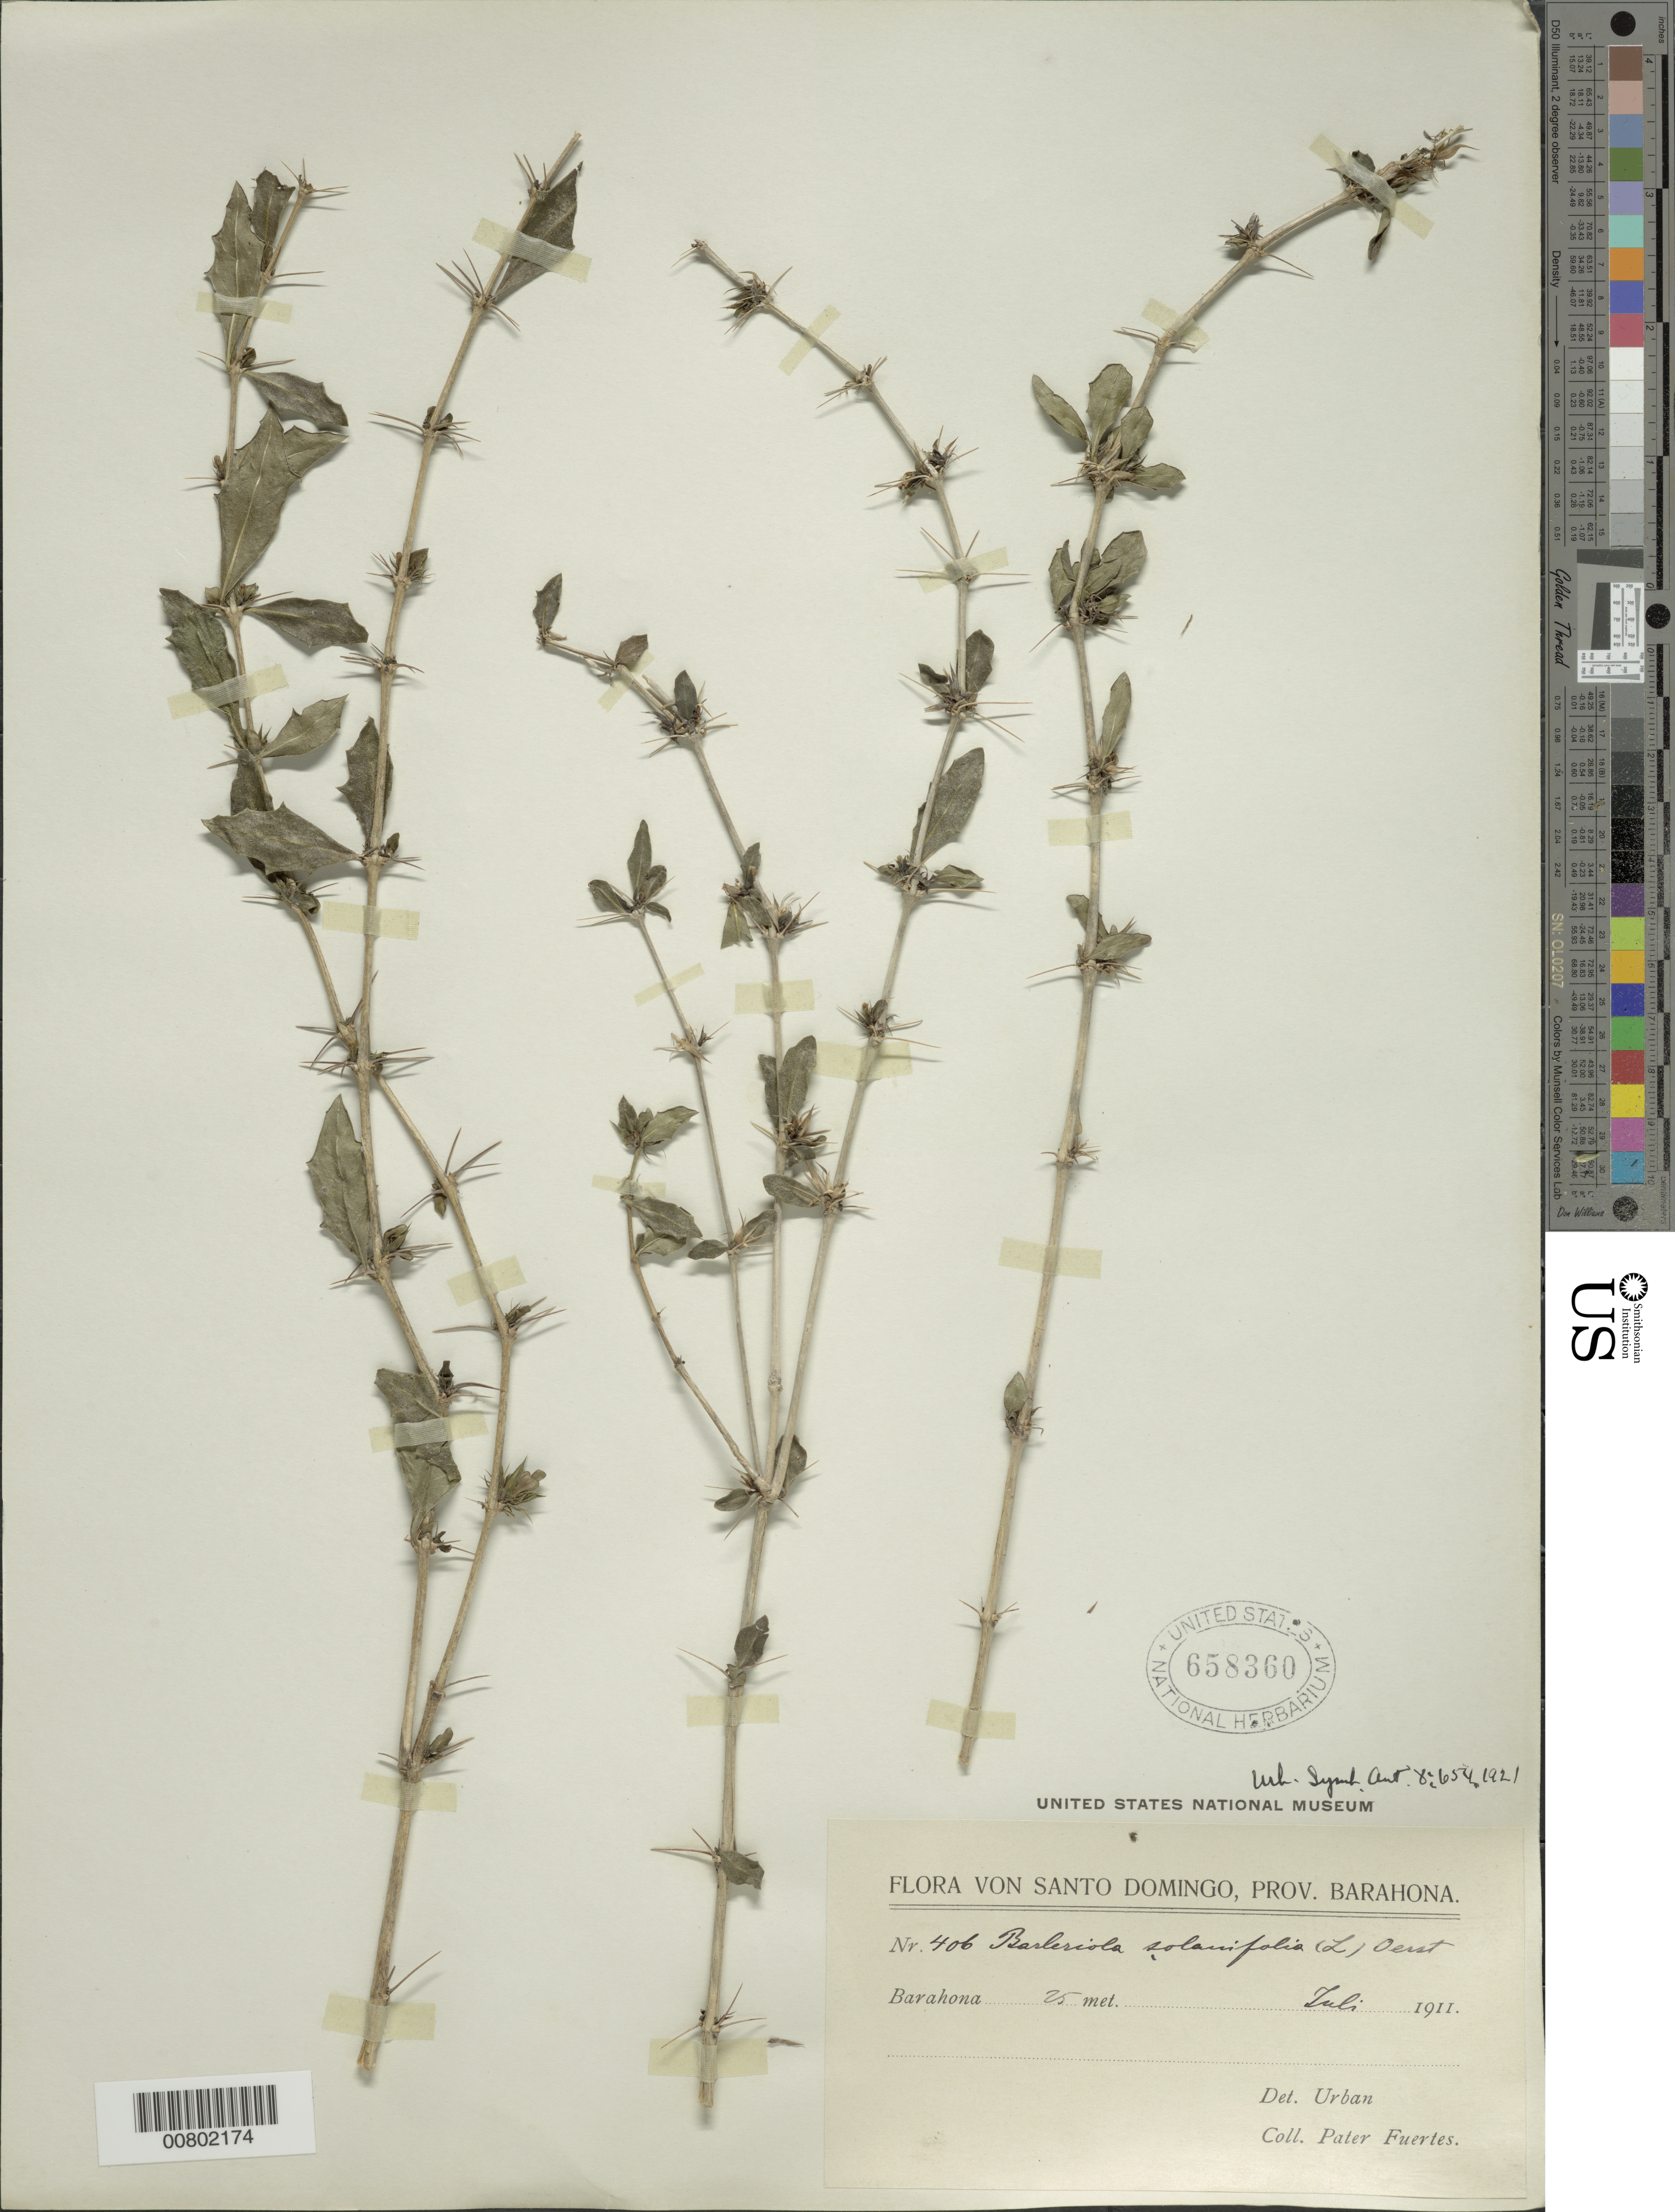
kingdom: Plantae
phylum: Tracheophyta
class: Magnoliopsida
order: Lamiales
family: Acanthaceae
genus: Barleriola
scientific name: Barleriola solanifolia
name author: (L.) Oerst. ex Lindau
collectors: M. D. Fuertes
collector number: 406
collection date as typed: Jul 1911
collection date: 1911-07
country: Dominican Republic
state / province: Barahona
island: Hispaniola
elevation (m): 25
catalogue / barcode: US 658360